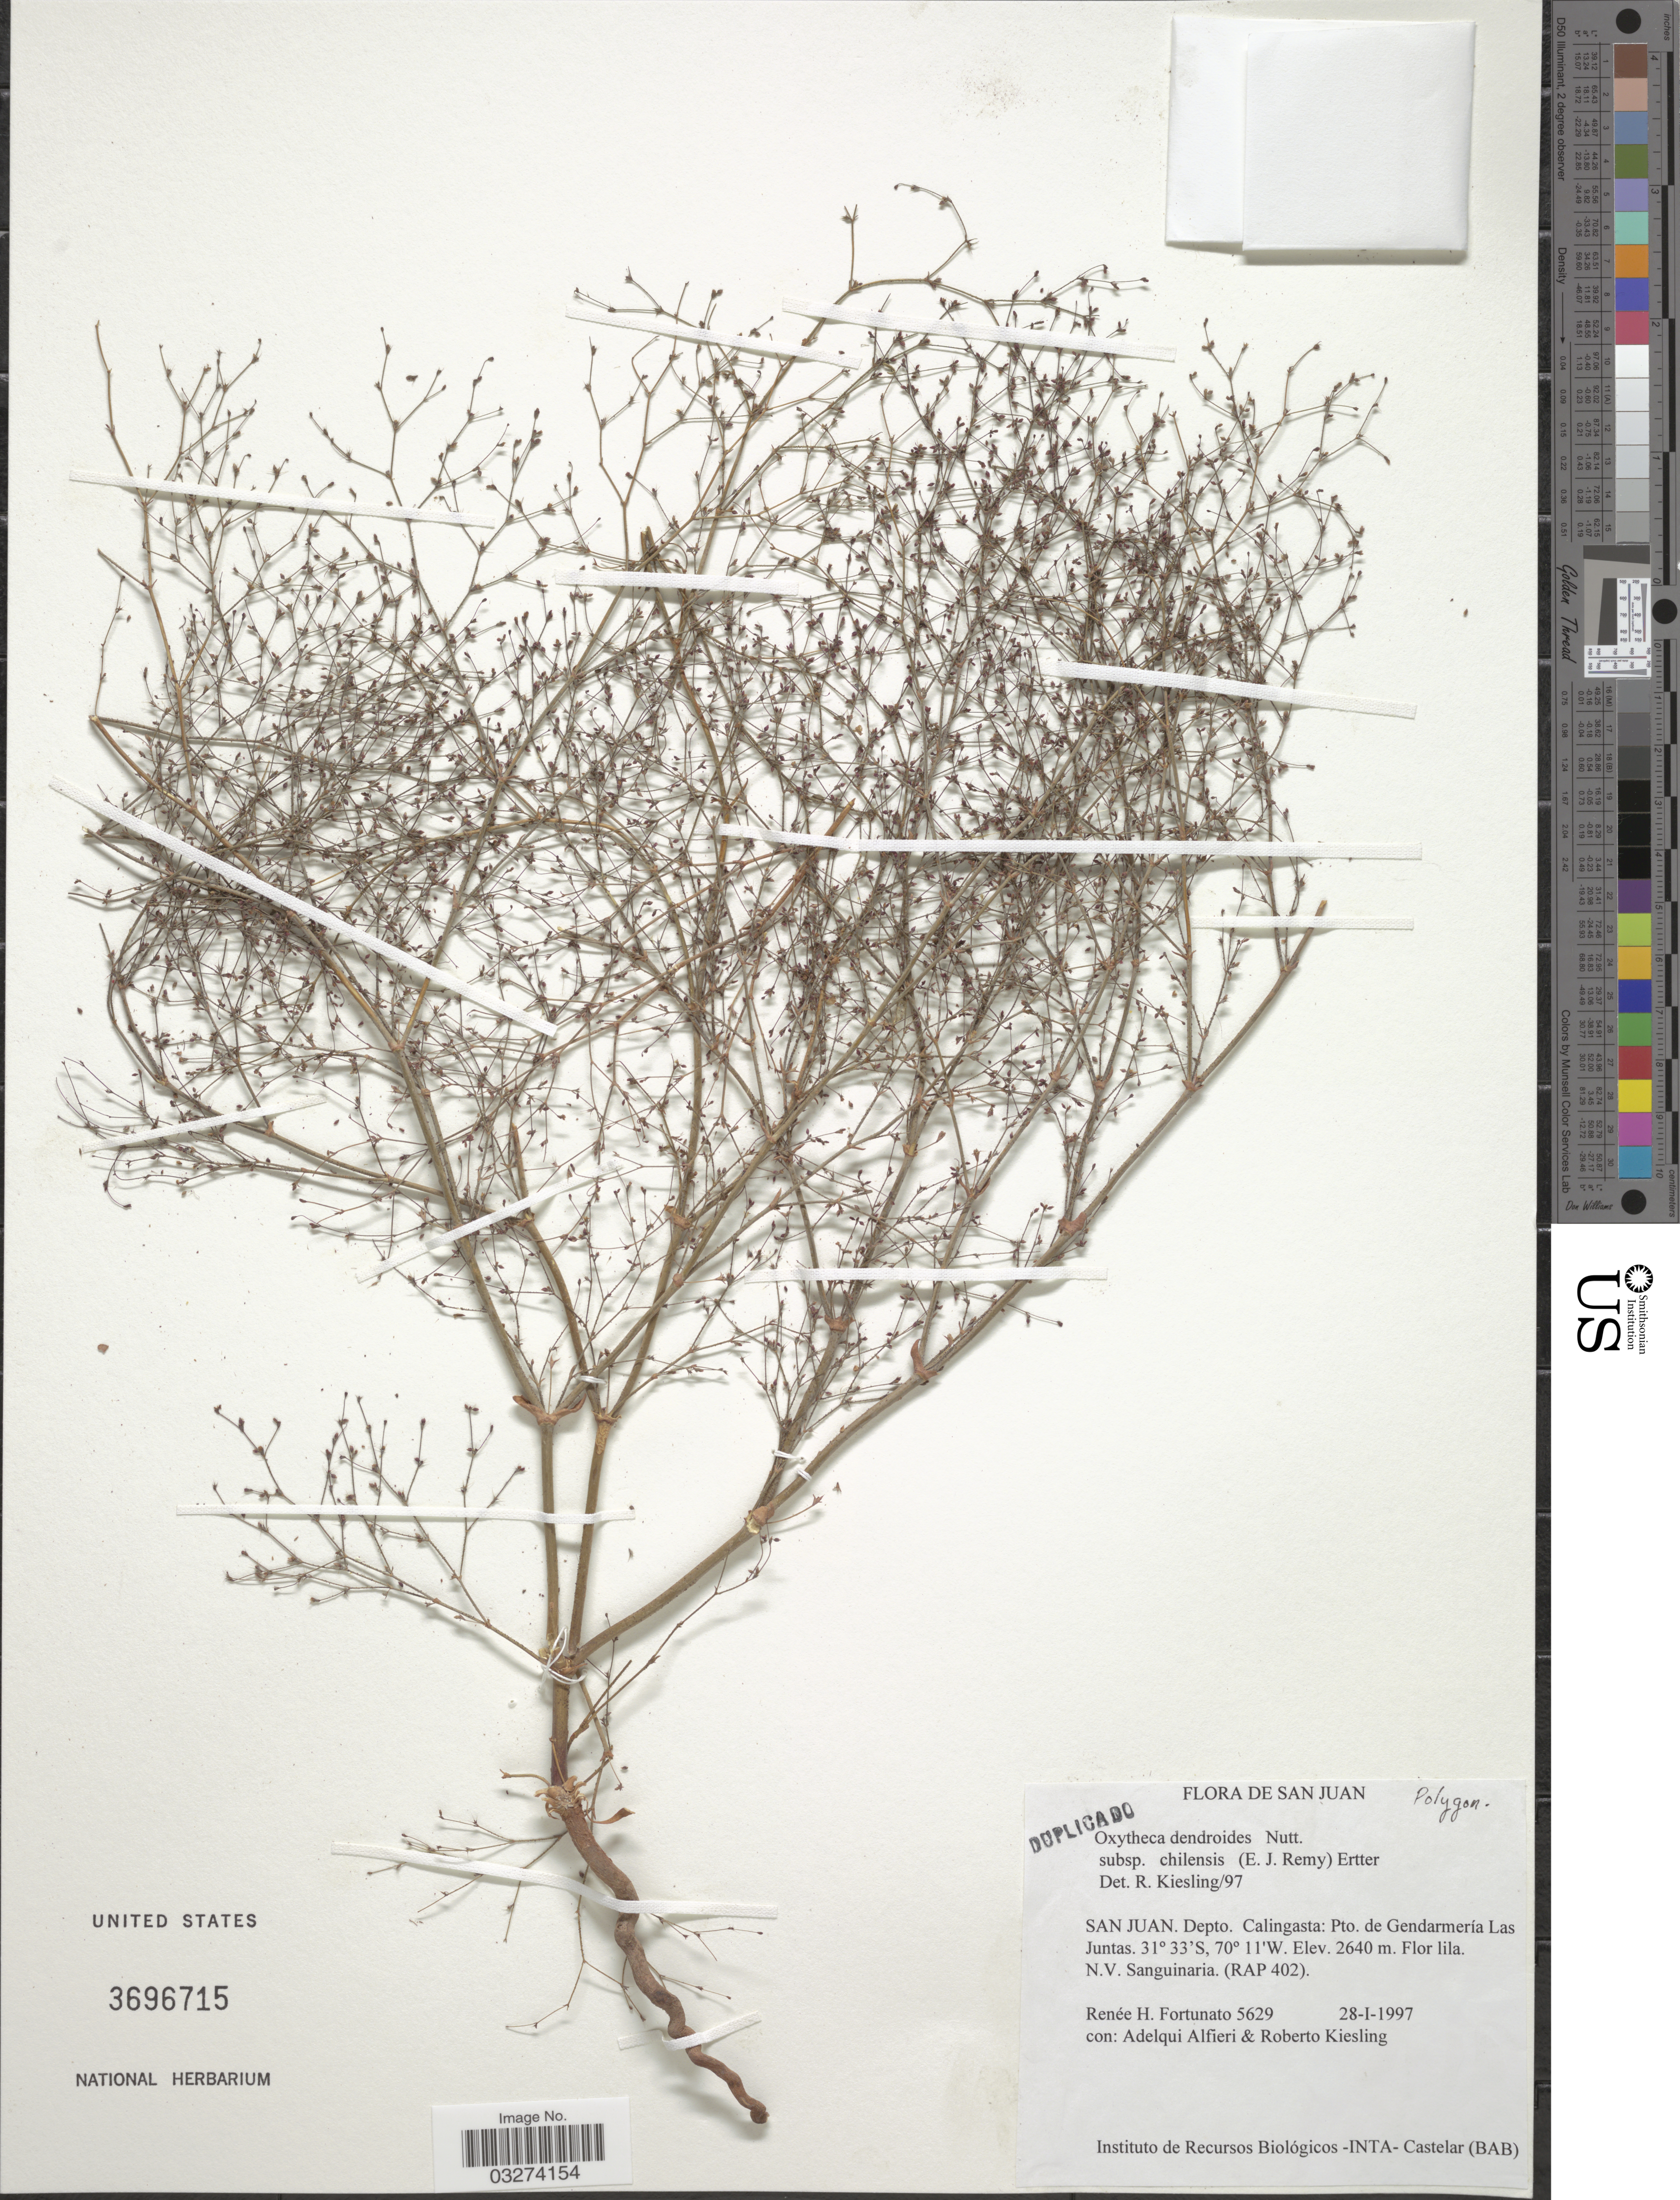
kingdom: Plantae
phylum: Tracheophyta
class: Magnoliopsida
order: Caryophyllales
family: Polygonaceae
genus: Oxytheca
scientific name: Oxytheca dendroidea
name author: Nutt.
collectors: R. H. Fortunato, A. Alfieri & R. Kiesling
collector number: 5629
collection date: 1997-01-28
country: Argentina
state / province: San Juan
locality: Depto. Calingasta: Pto. de Gendarmería Las Juntas.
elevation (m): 2640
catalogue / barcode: US 3696715